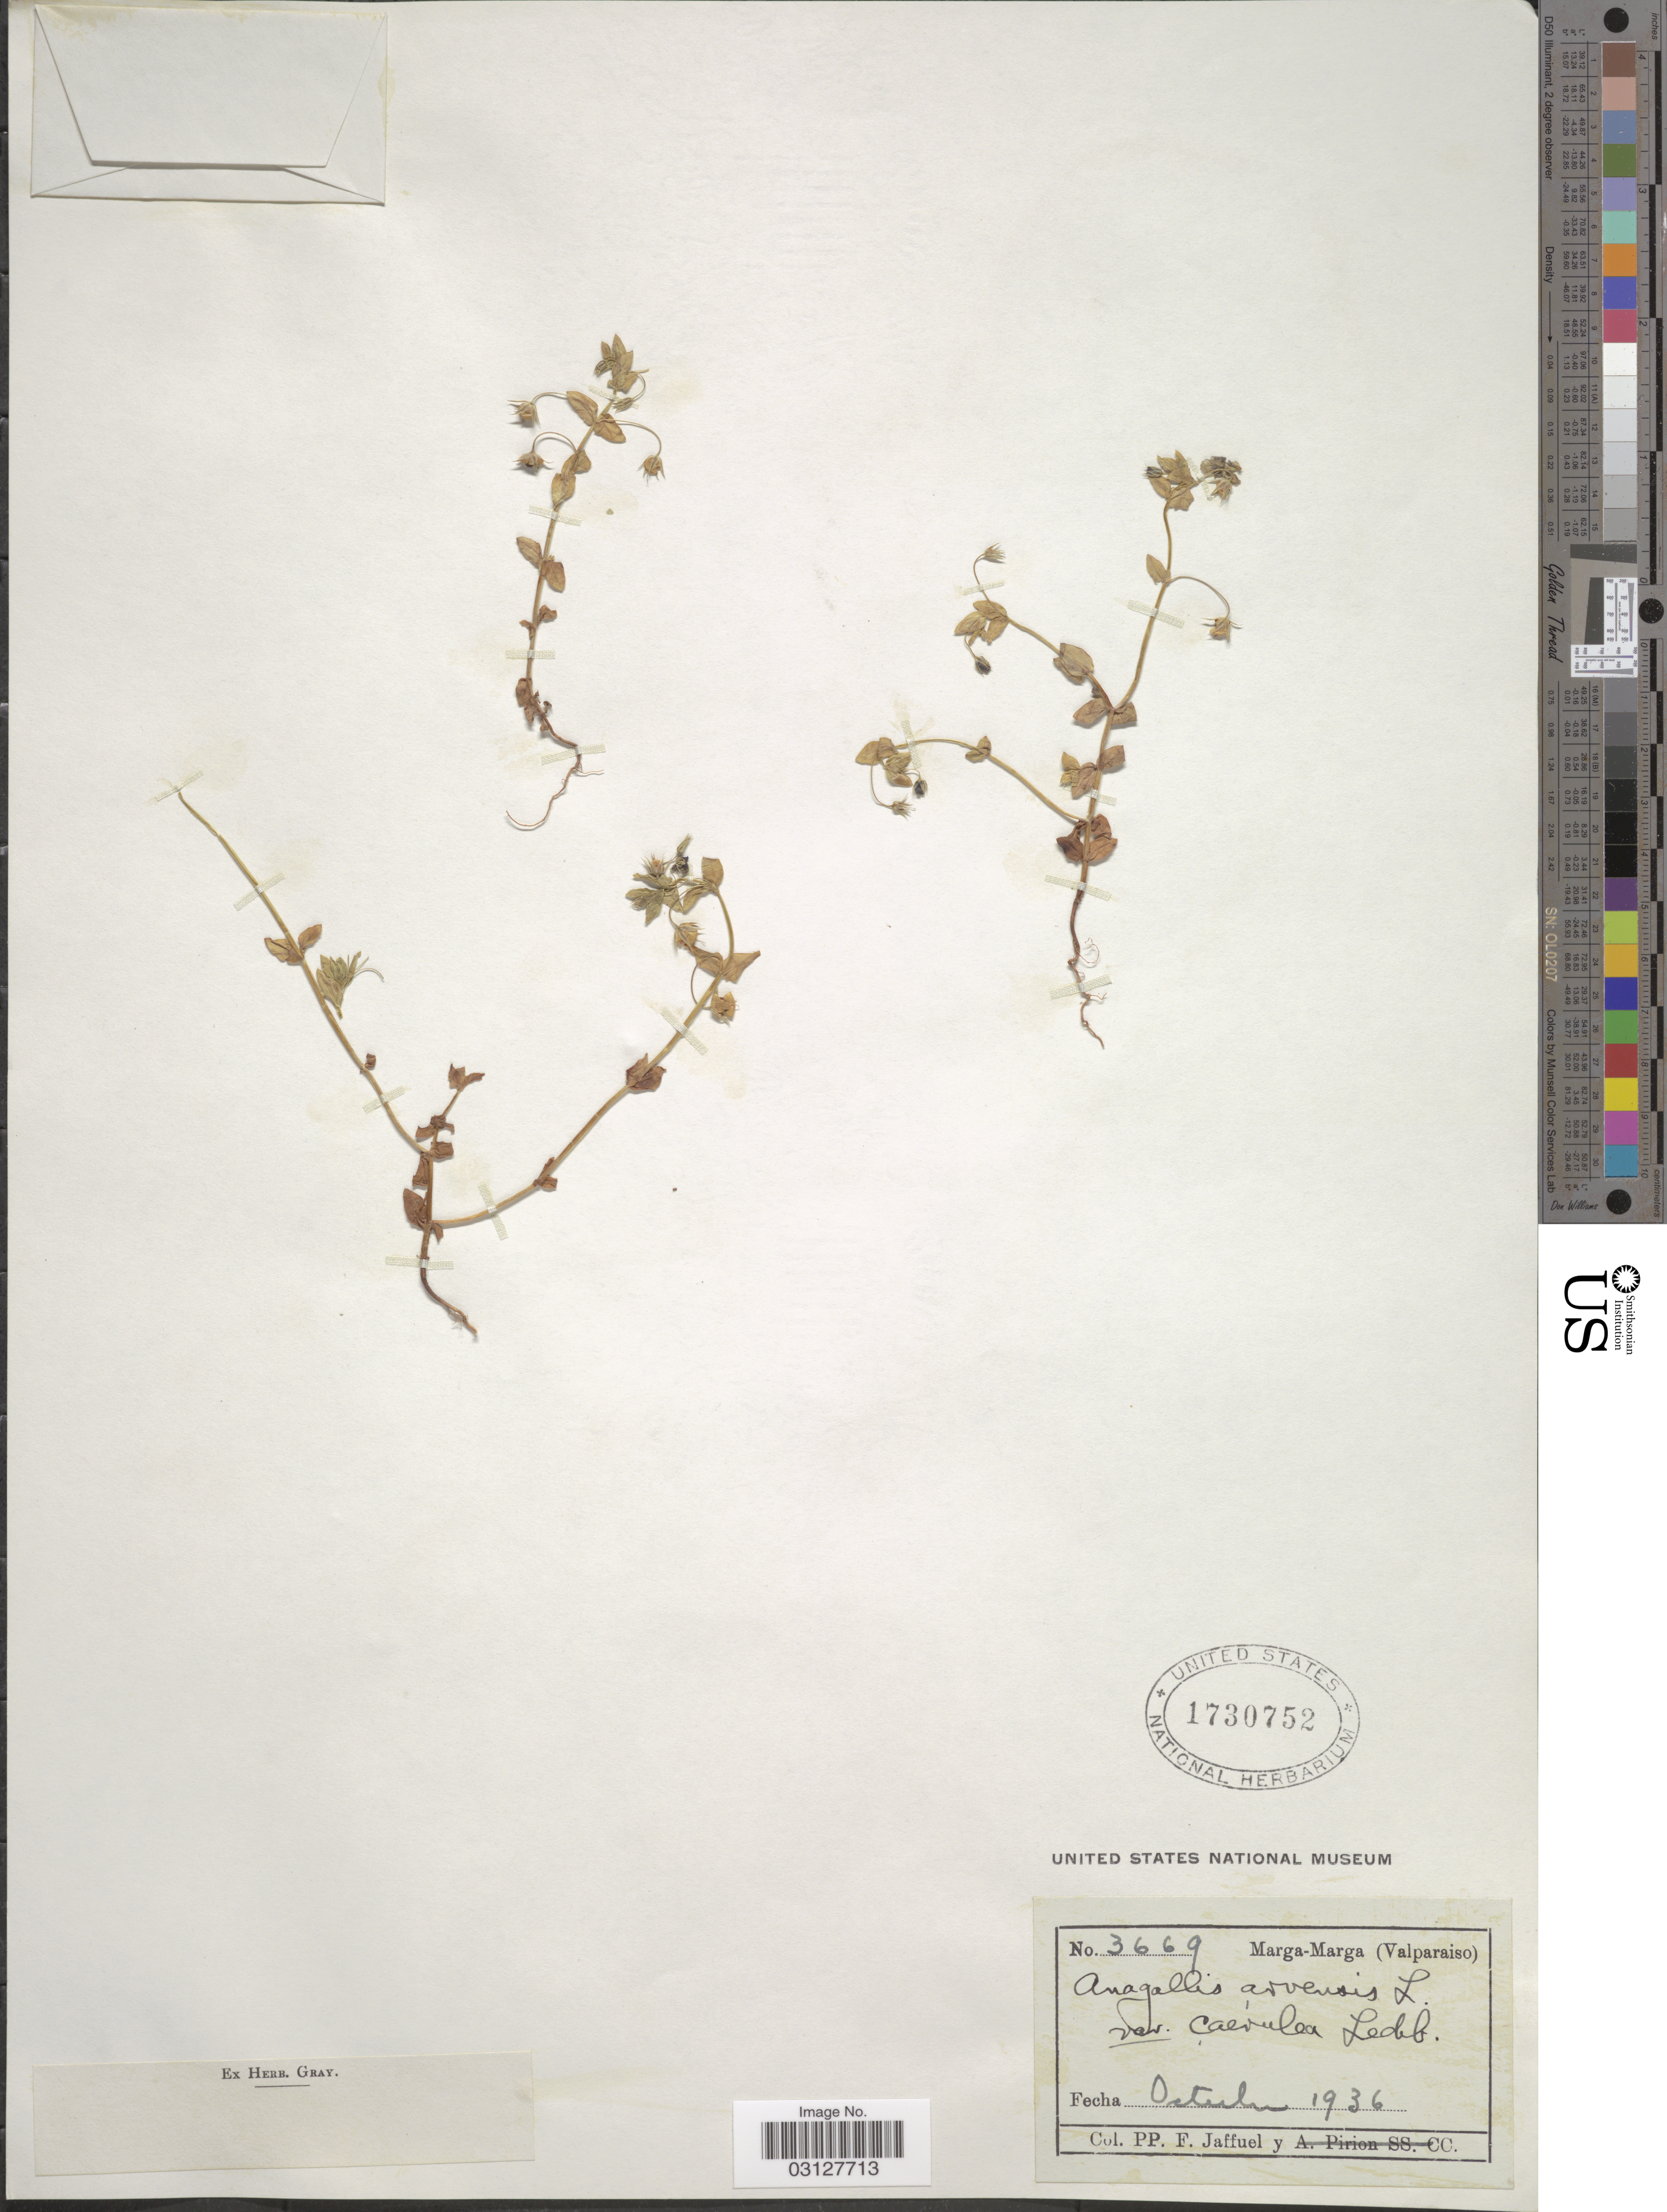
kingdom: Plantae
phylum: Tracheophyta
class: Magnoliopsida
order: Ericales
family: Primulaceae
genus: Anagallis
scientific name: Anagallis coerulea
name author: Schreb.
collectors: F. Jaffuel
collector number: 3669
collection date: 1936-10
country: Chile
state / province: Valparaíso (V)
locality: Marga-Marga (Valparaiso).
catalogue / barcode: US 1730752